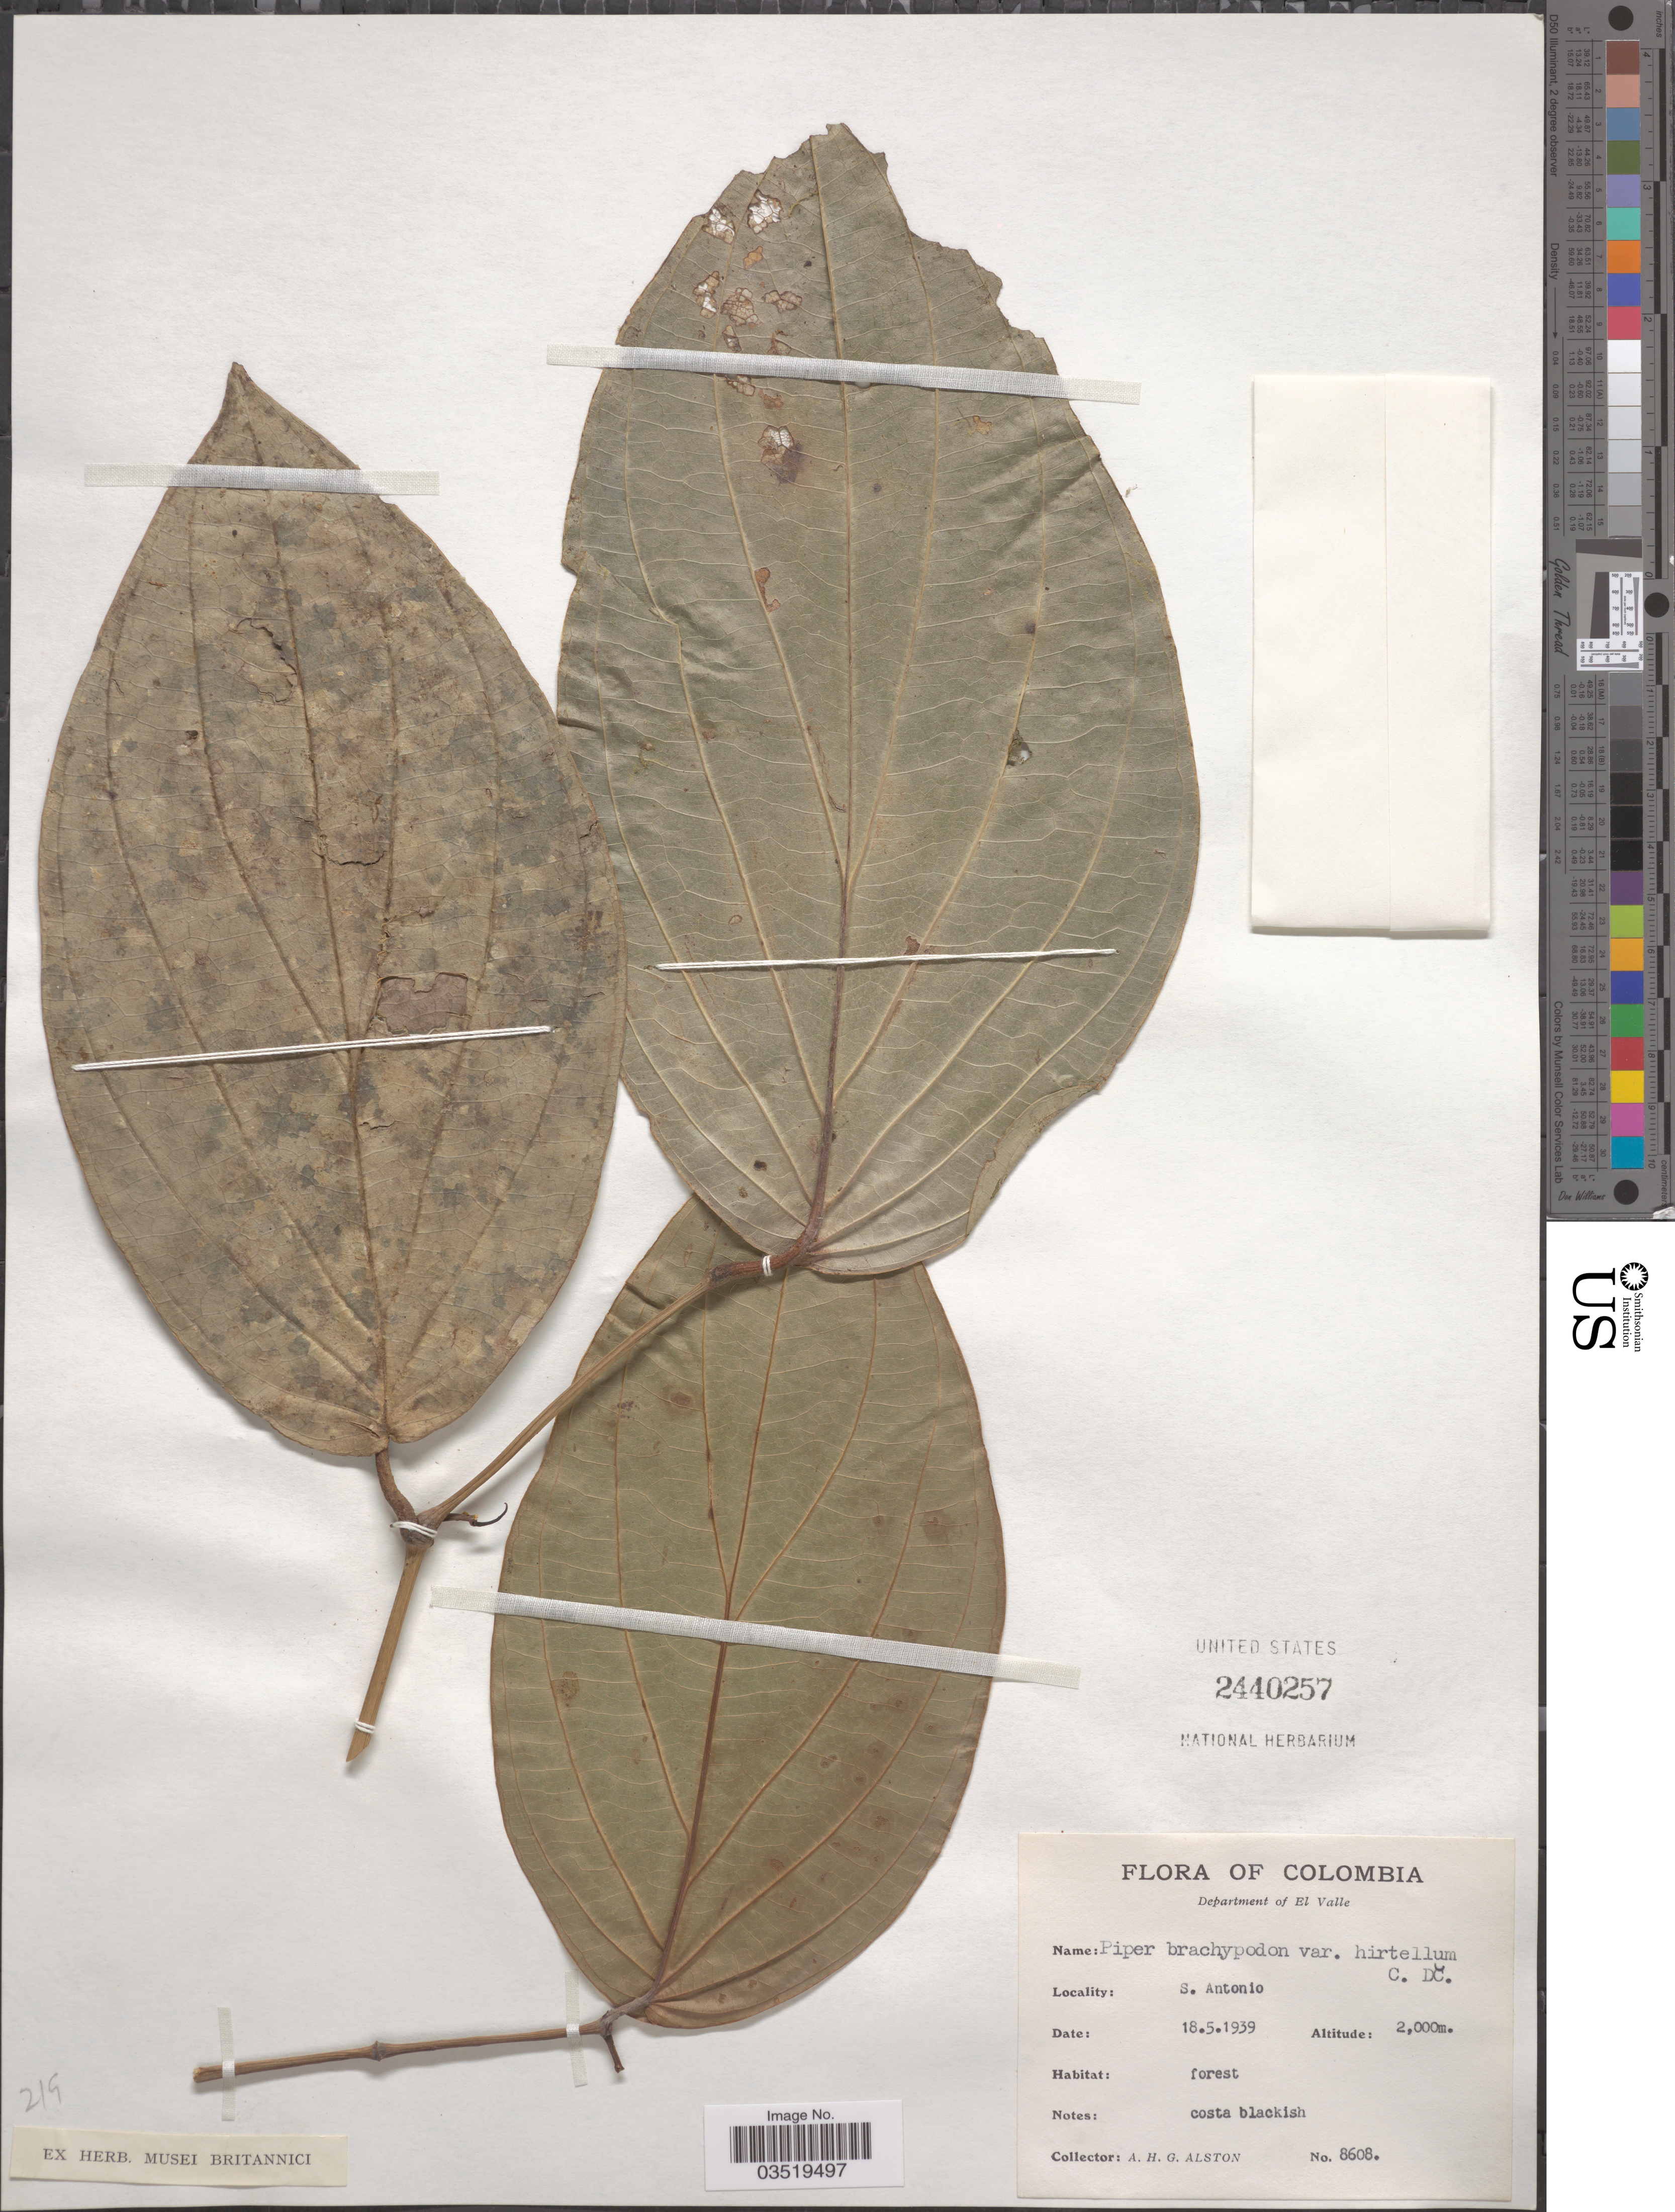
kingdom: Plantae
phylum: Tracheophyta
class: Magnoliopsida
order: Piperales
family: Piperaceae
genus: Piper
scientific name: Piper brachypodon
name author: (Benth.) C. DC.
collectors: A. H. Alston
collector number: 8608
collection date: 1939-05-18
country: Colombia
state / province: Valle del Cauca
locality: Department of El Valle. S. Antonio.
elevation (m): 2000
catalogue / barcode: US 2440257